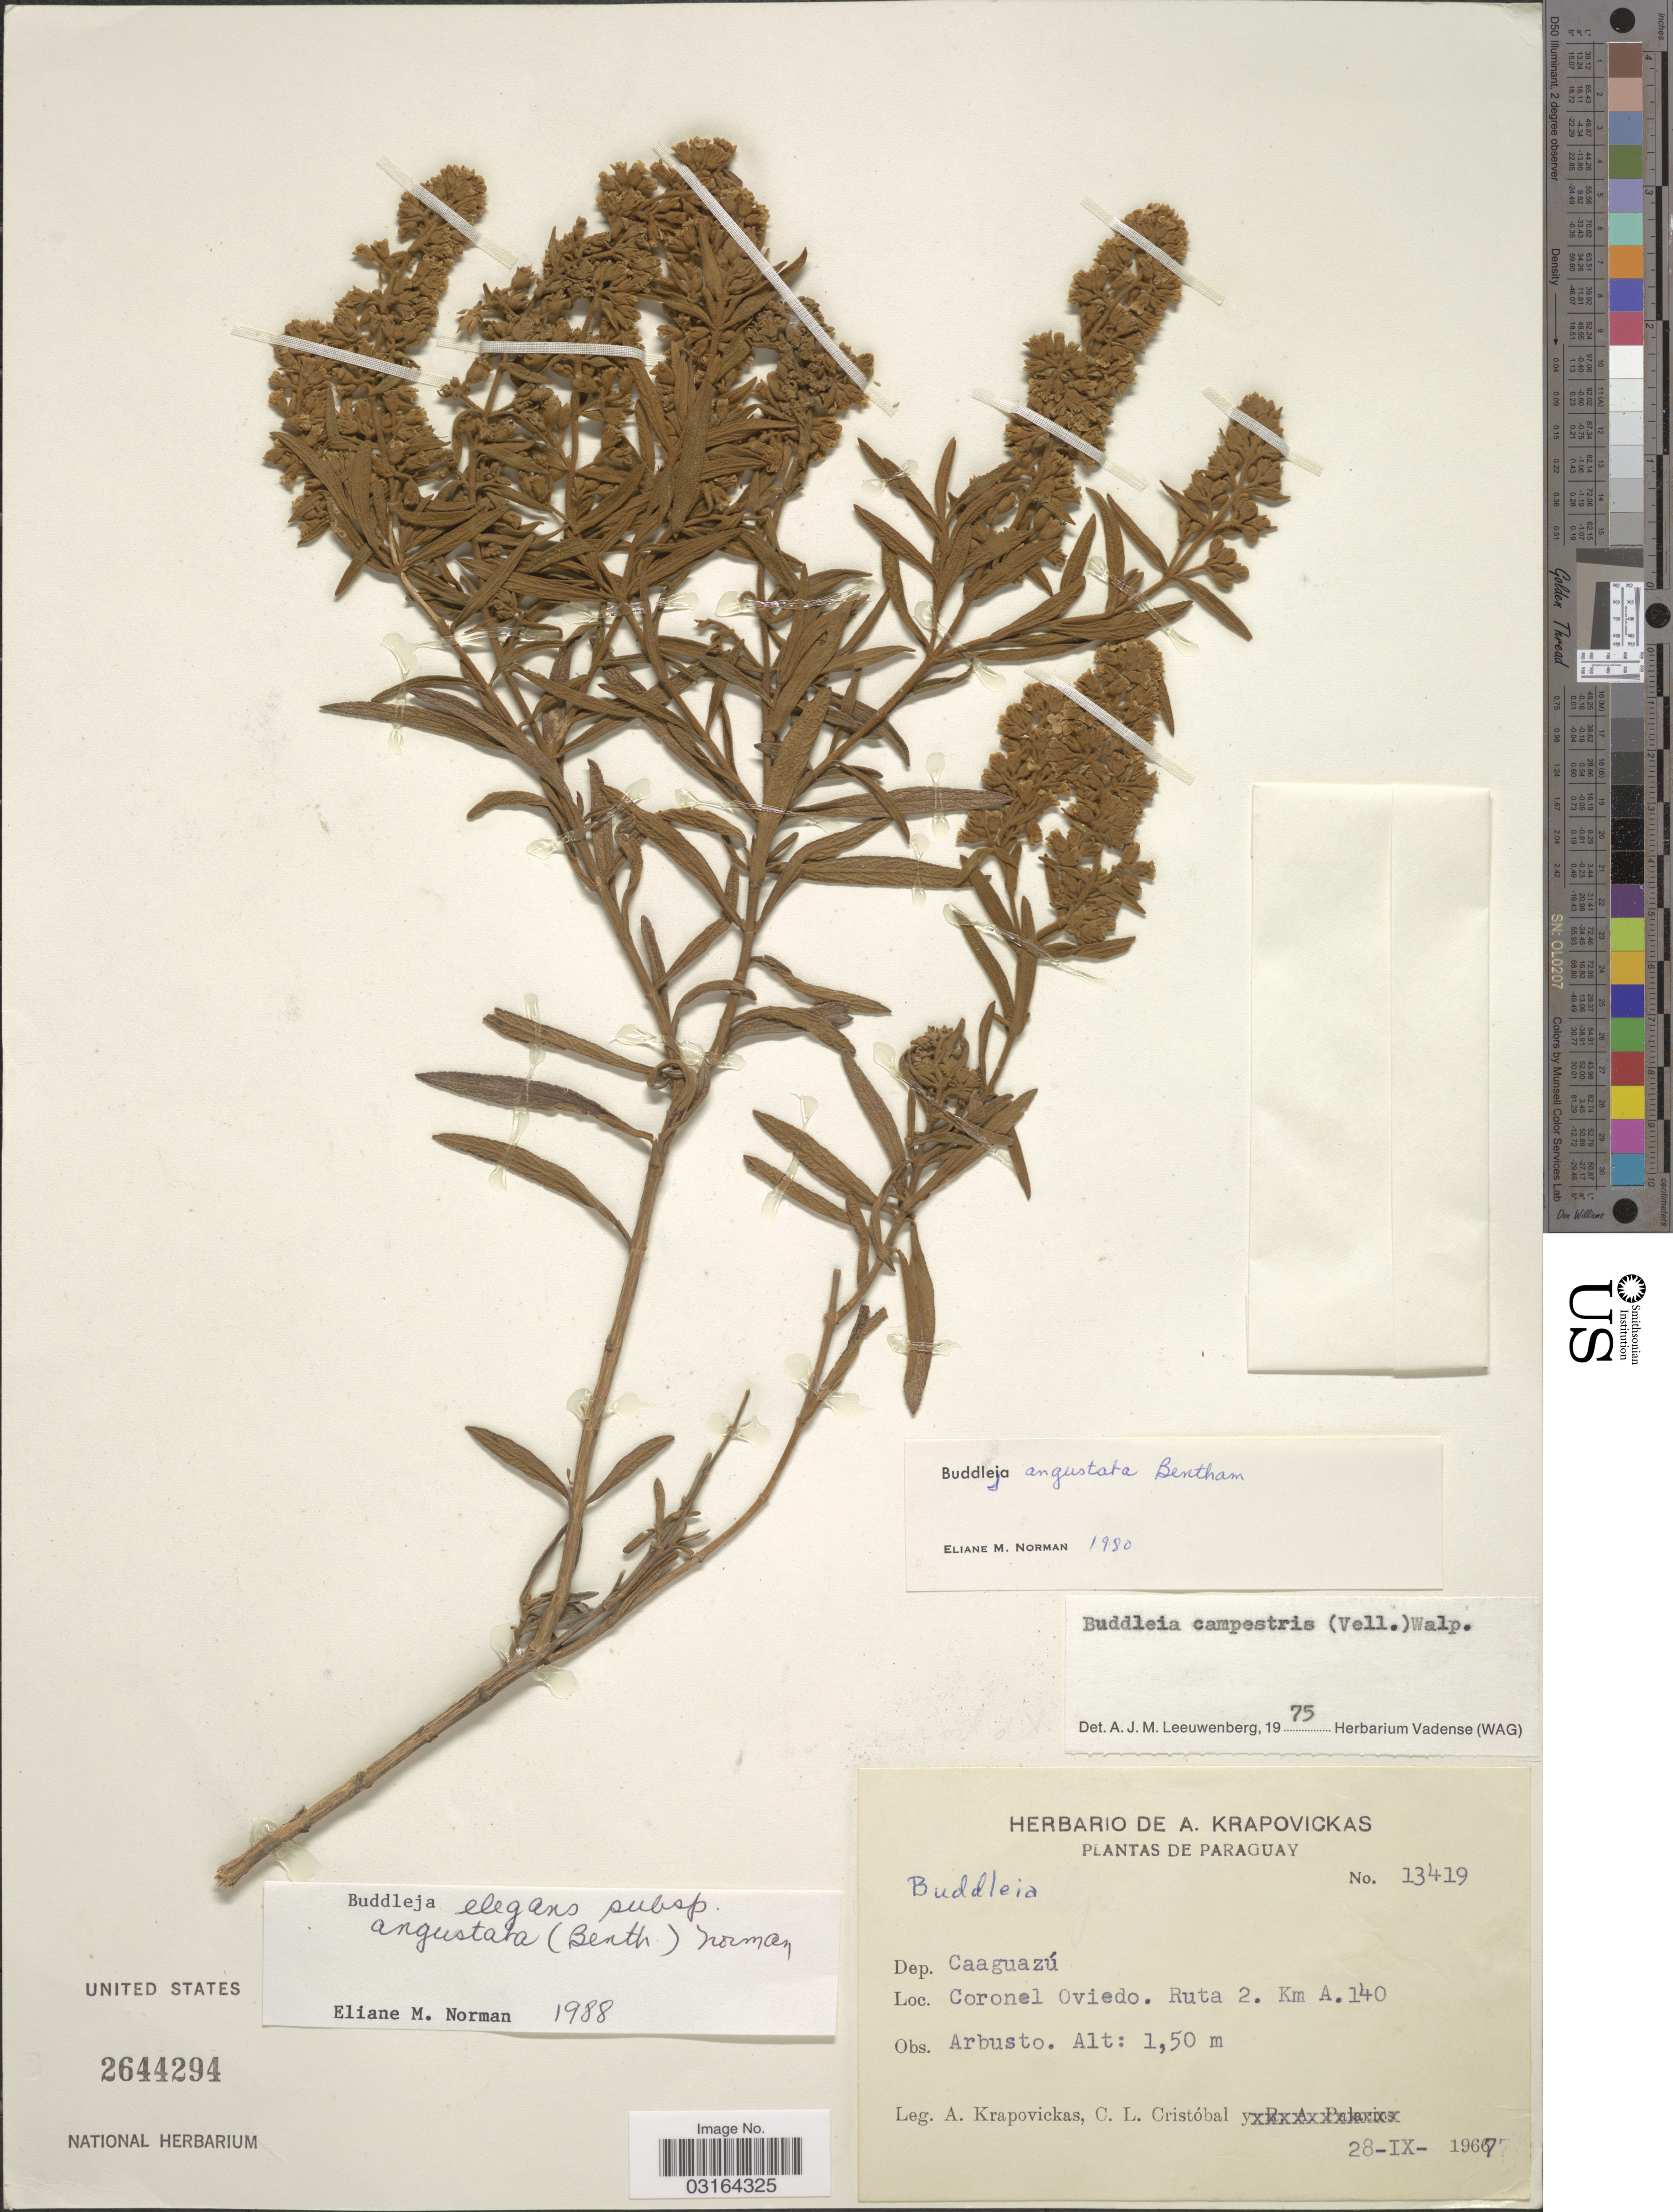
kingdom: Plantae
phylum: Tracheophyta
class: Magnoliopsida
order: Lamiales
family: Scrophulariaceae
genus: Buddleja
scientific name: Buddleja elegans subsp. angustata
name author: (Benth.) E.M. Norman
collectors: A. Krapovickas & C. L. Cristóbal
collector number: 13419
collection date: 1967-09-28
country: Paraguay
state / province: Caaguazu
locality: Dep. Caaguazú, Coronel Oviedo, Ruta 2, Km A. 140.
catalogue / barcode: US 2644294